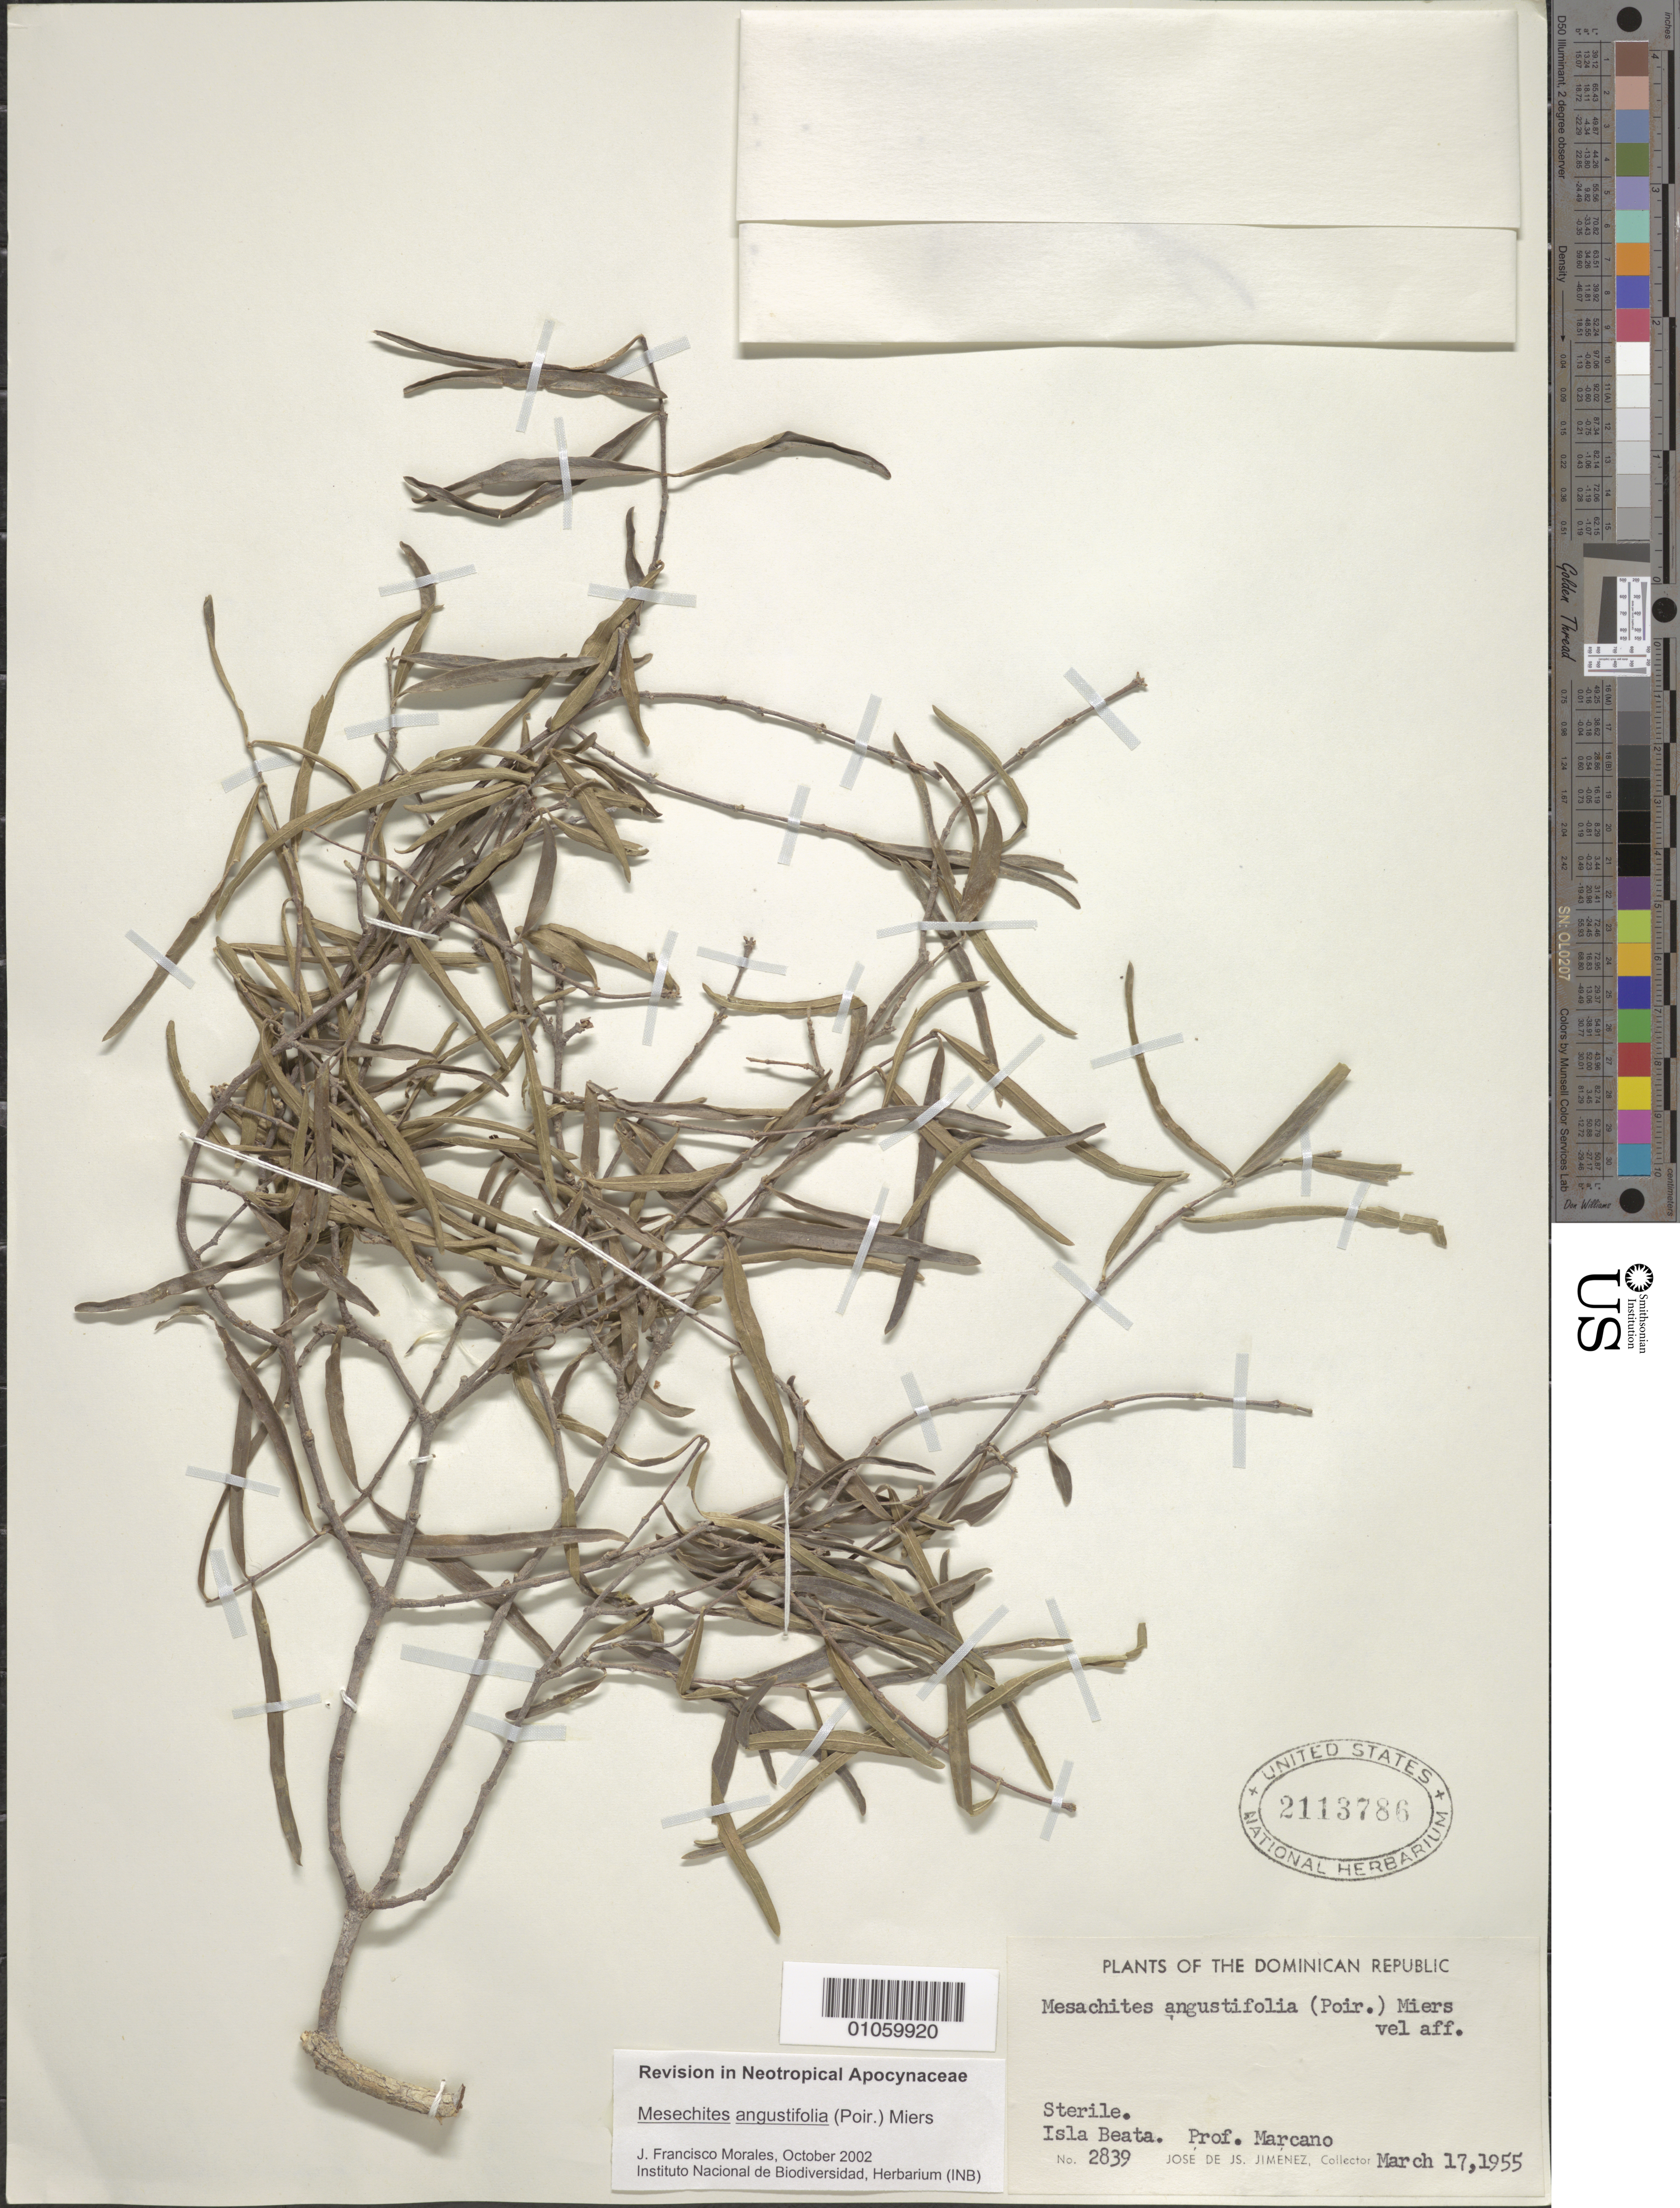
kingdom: Plantae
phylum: Tracheophyta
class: Magnoliopsida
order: Gentianales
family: Apocynaceae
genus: Mesechites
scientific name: Mesechites angustifolius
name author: (Poir.) Miers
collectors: E. J. Marcano F. & J. J. Jiménez Almonte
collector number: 2839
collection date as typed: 17 Mar 1955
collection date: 1955-03-17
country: Dominican Republic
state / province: Pedernales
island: Isla Beata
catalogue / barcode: US 2113786